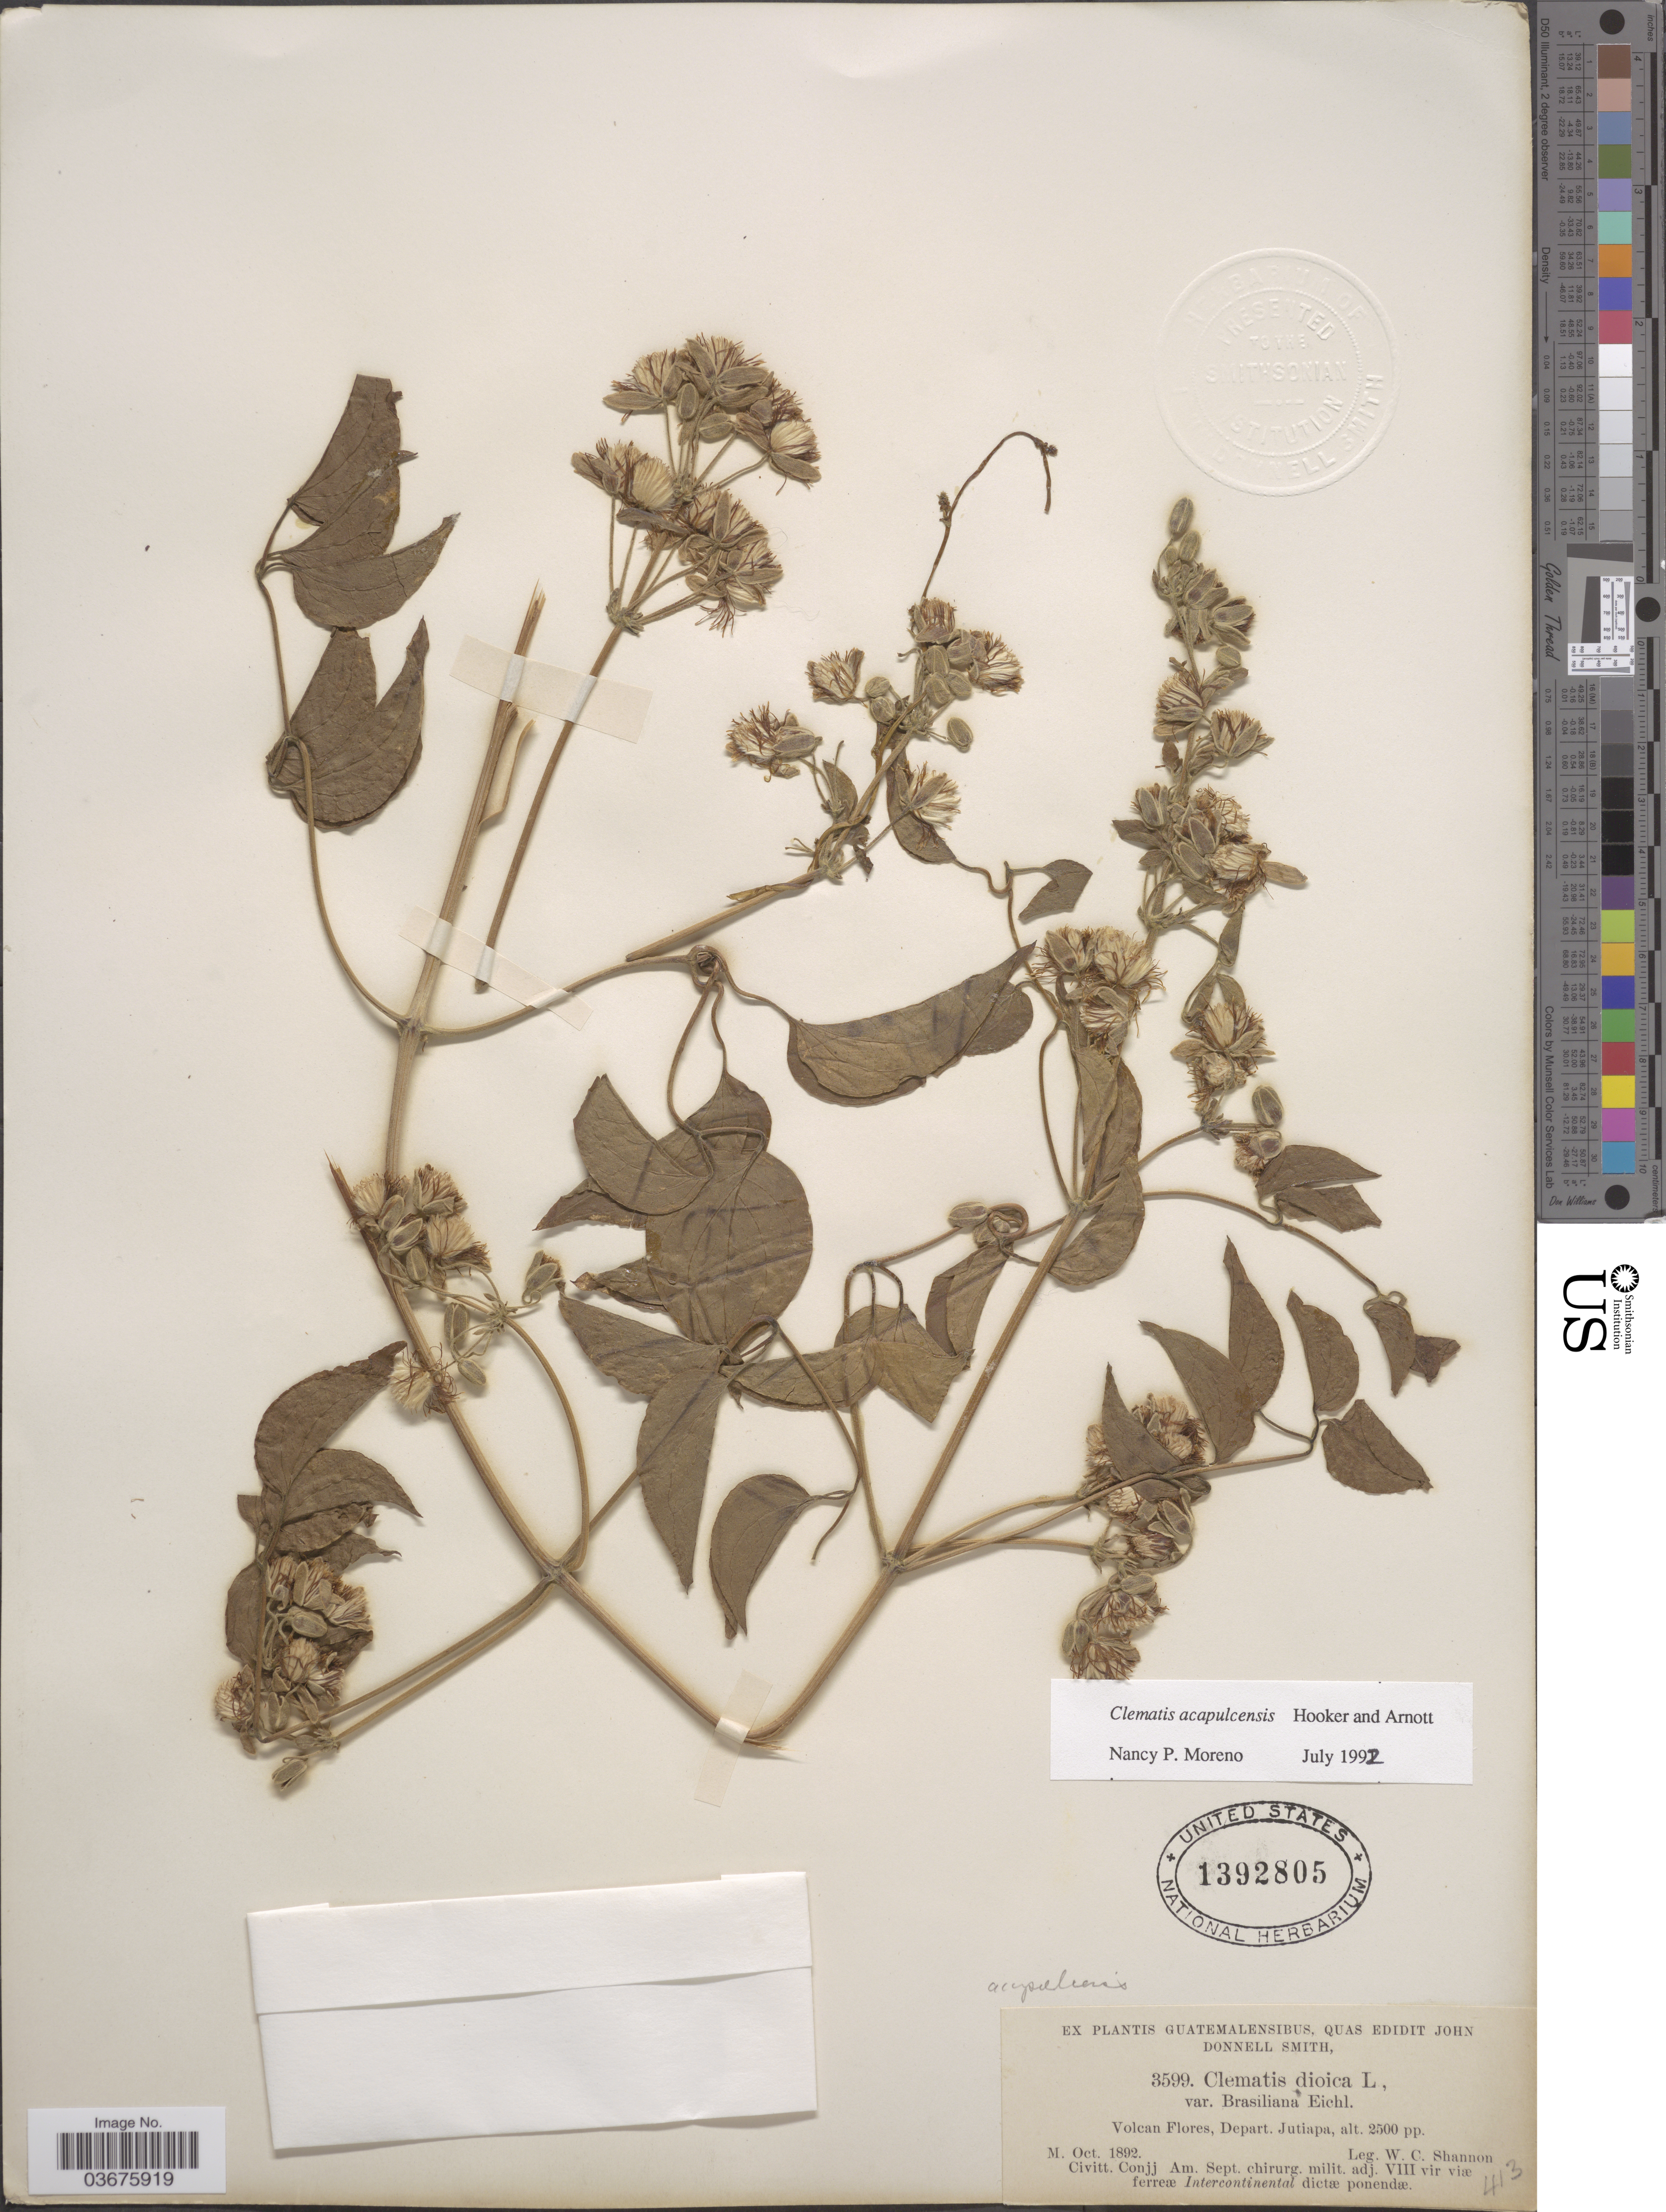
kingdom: Plantae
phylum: Tracheophyta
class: Magnoliopsida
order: Ranunculales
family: Ranunculaceae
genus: Clematis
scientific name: Clematis acapulcensis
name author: Hook. & Arn.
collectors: W. C. Shannon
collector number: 3599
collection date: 1892-10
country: Guatemala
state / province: Jutiapa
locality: Volcan Flores, Depart. Jutiapa.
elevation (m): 762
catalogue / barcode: US 1392805